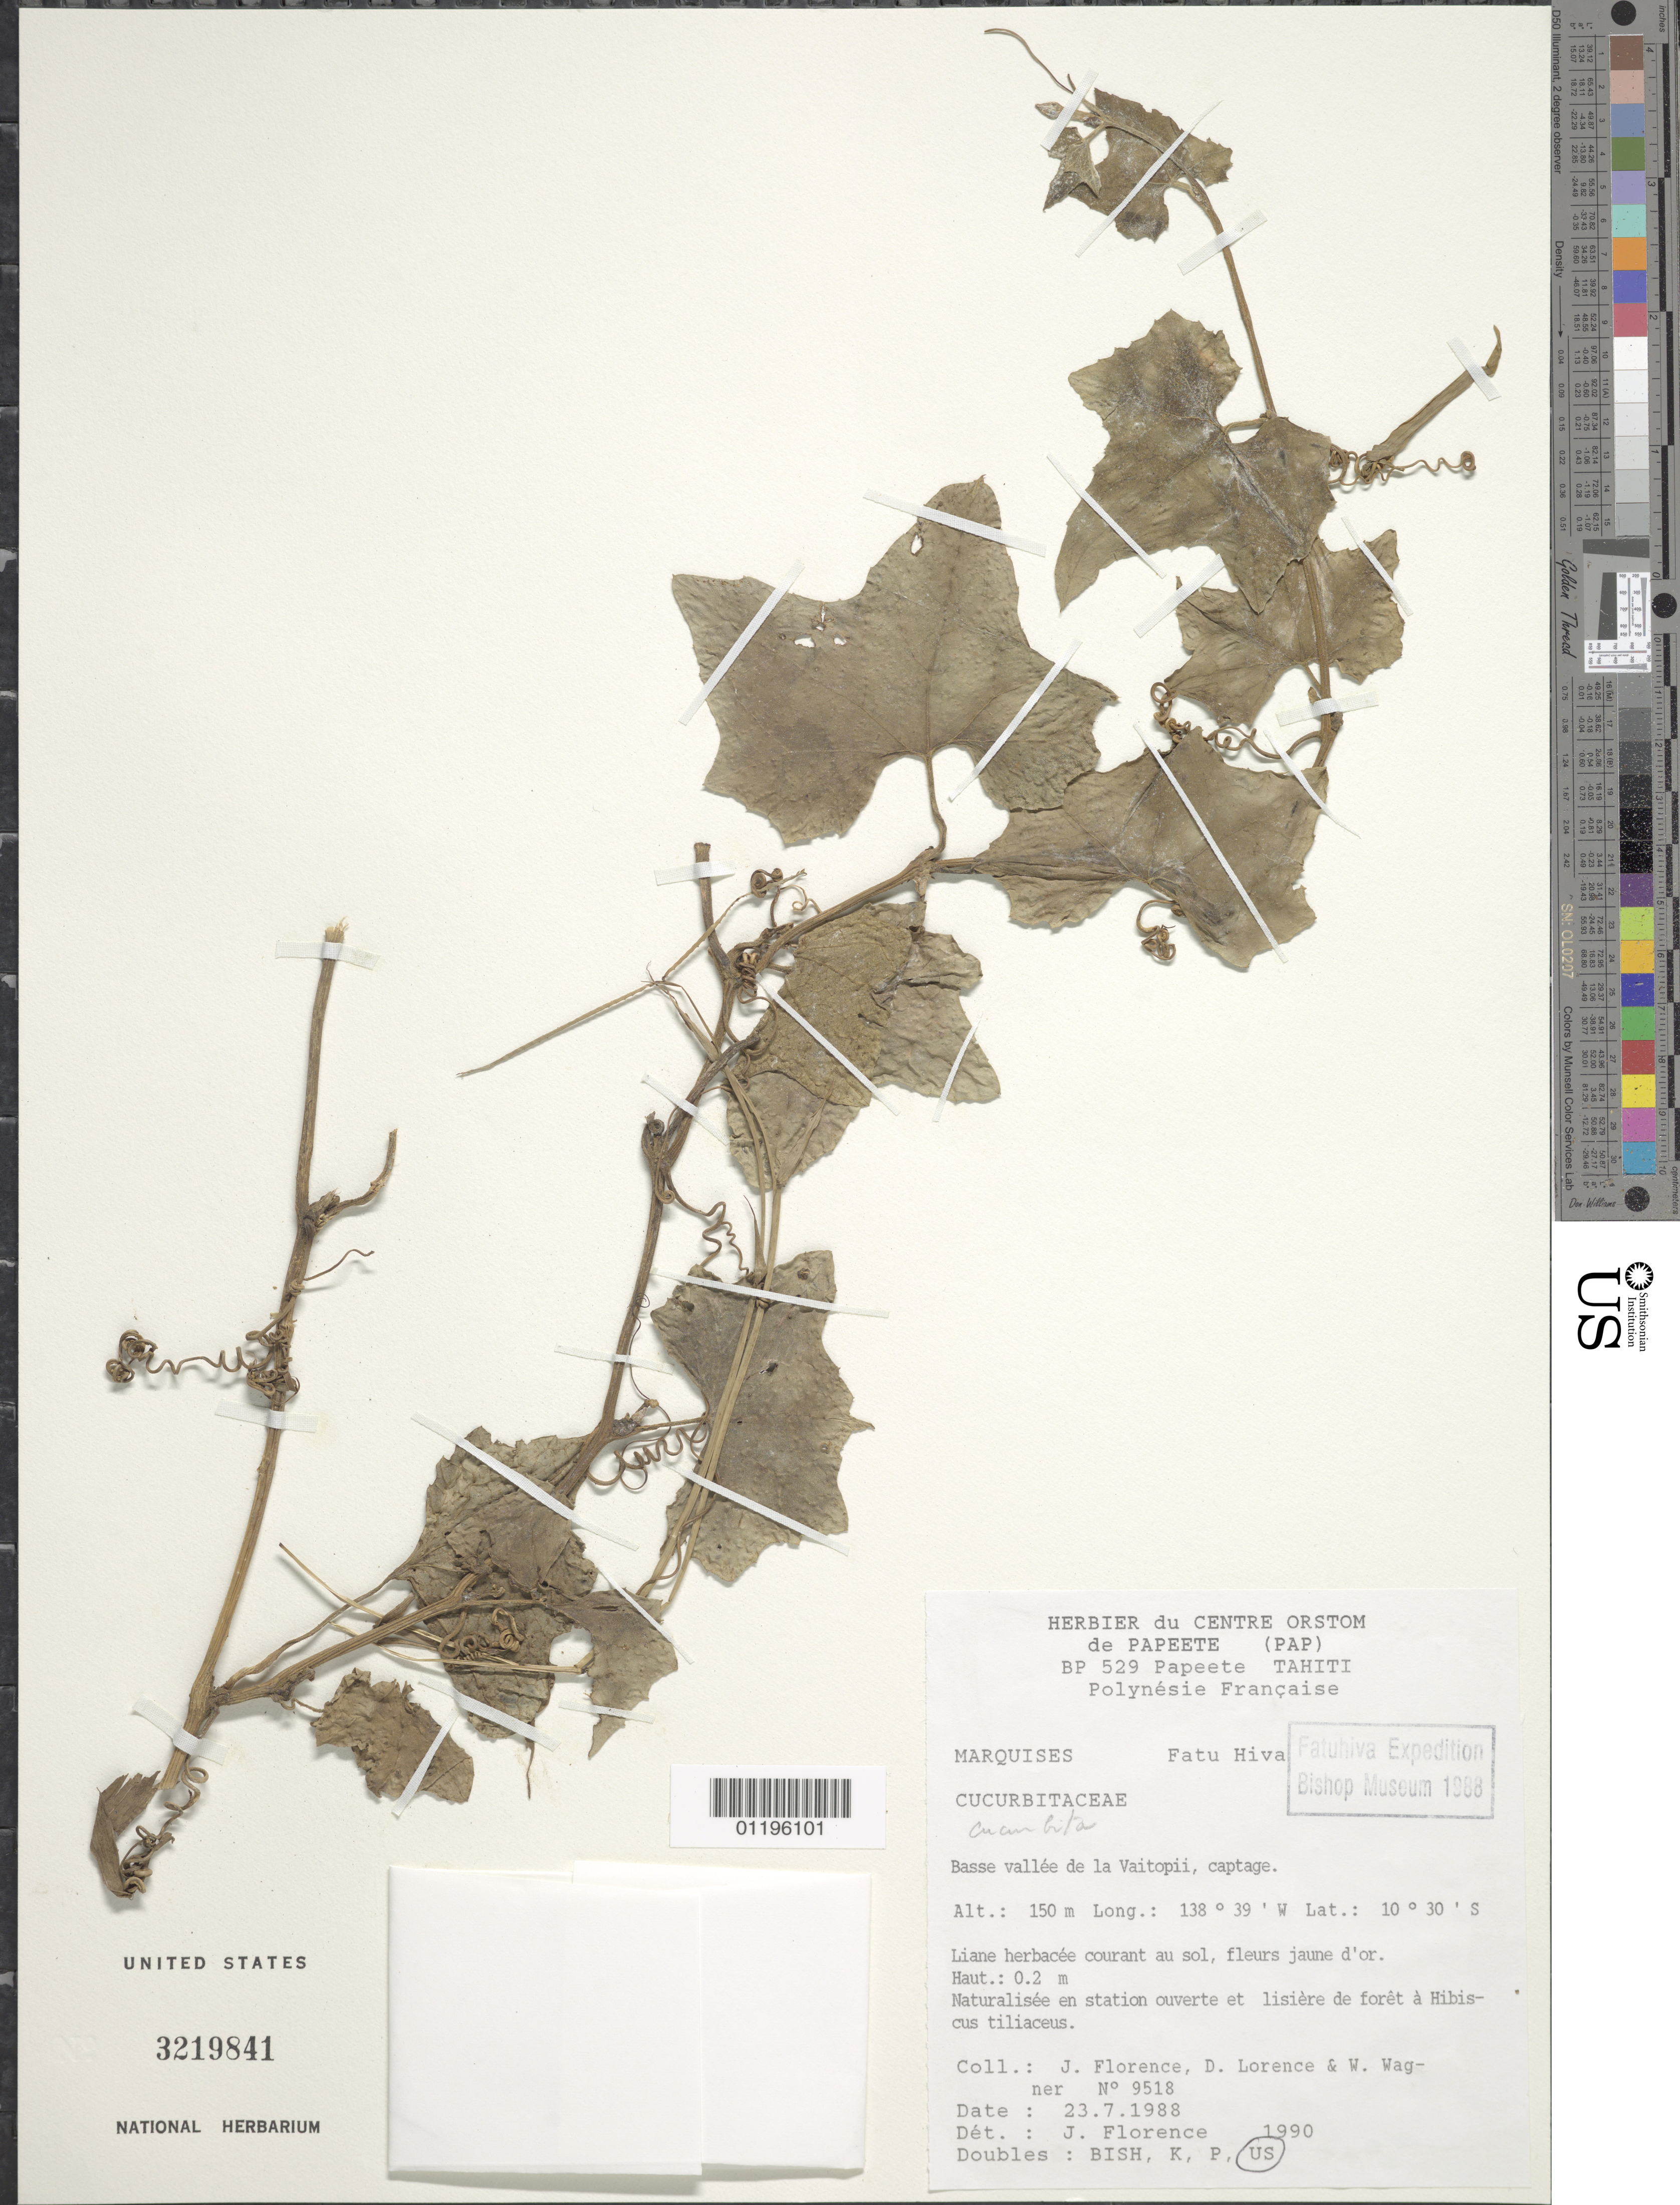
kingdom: Plantae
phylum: Tracheophyta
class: Magnoliopsida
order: Cucurbitales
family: Cucurbitaceae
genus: Cucurbita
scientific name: Cucurbita sp.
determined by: Florence, J.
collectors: J. Florence, D. Lorence & W. L. Wagner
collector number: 9518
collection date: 1988-07-23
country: French Polynesia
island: Fatu Hiva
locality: Basse vallée de la Vaitopii, captage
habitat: Naturalisée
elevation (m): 150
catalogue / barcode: US 3219841